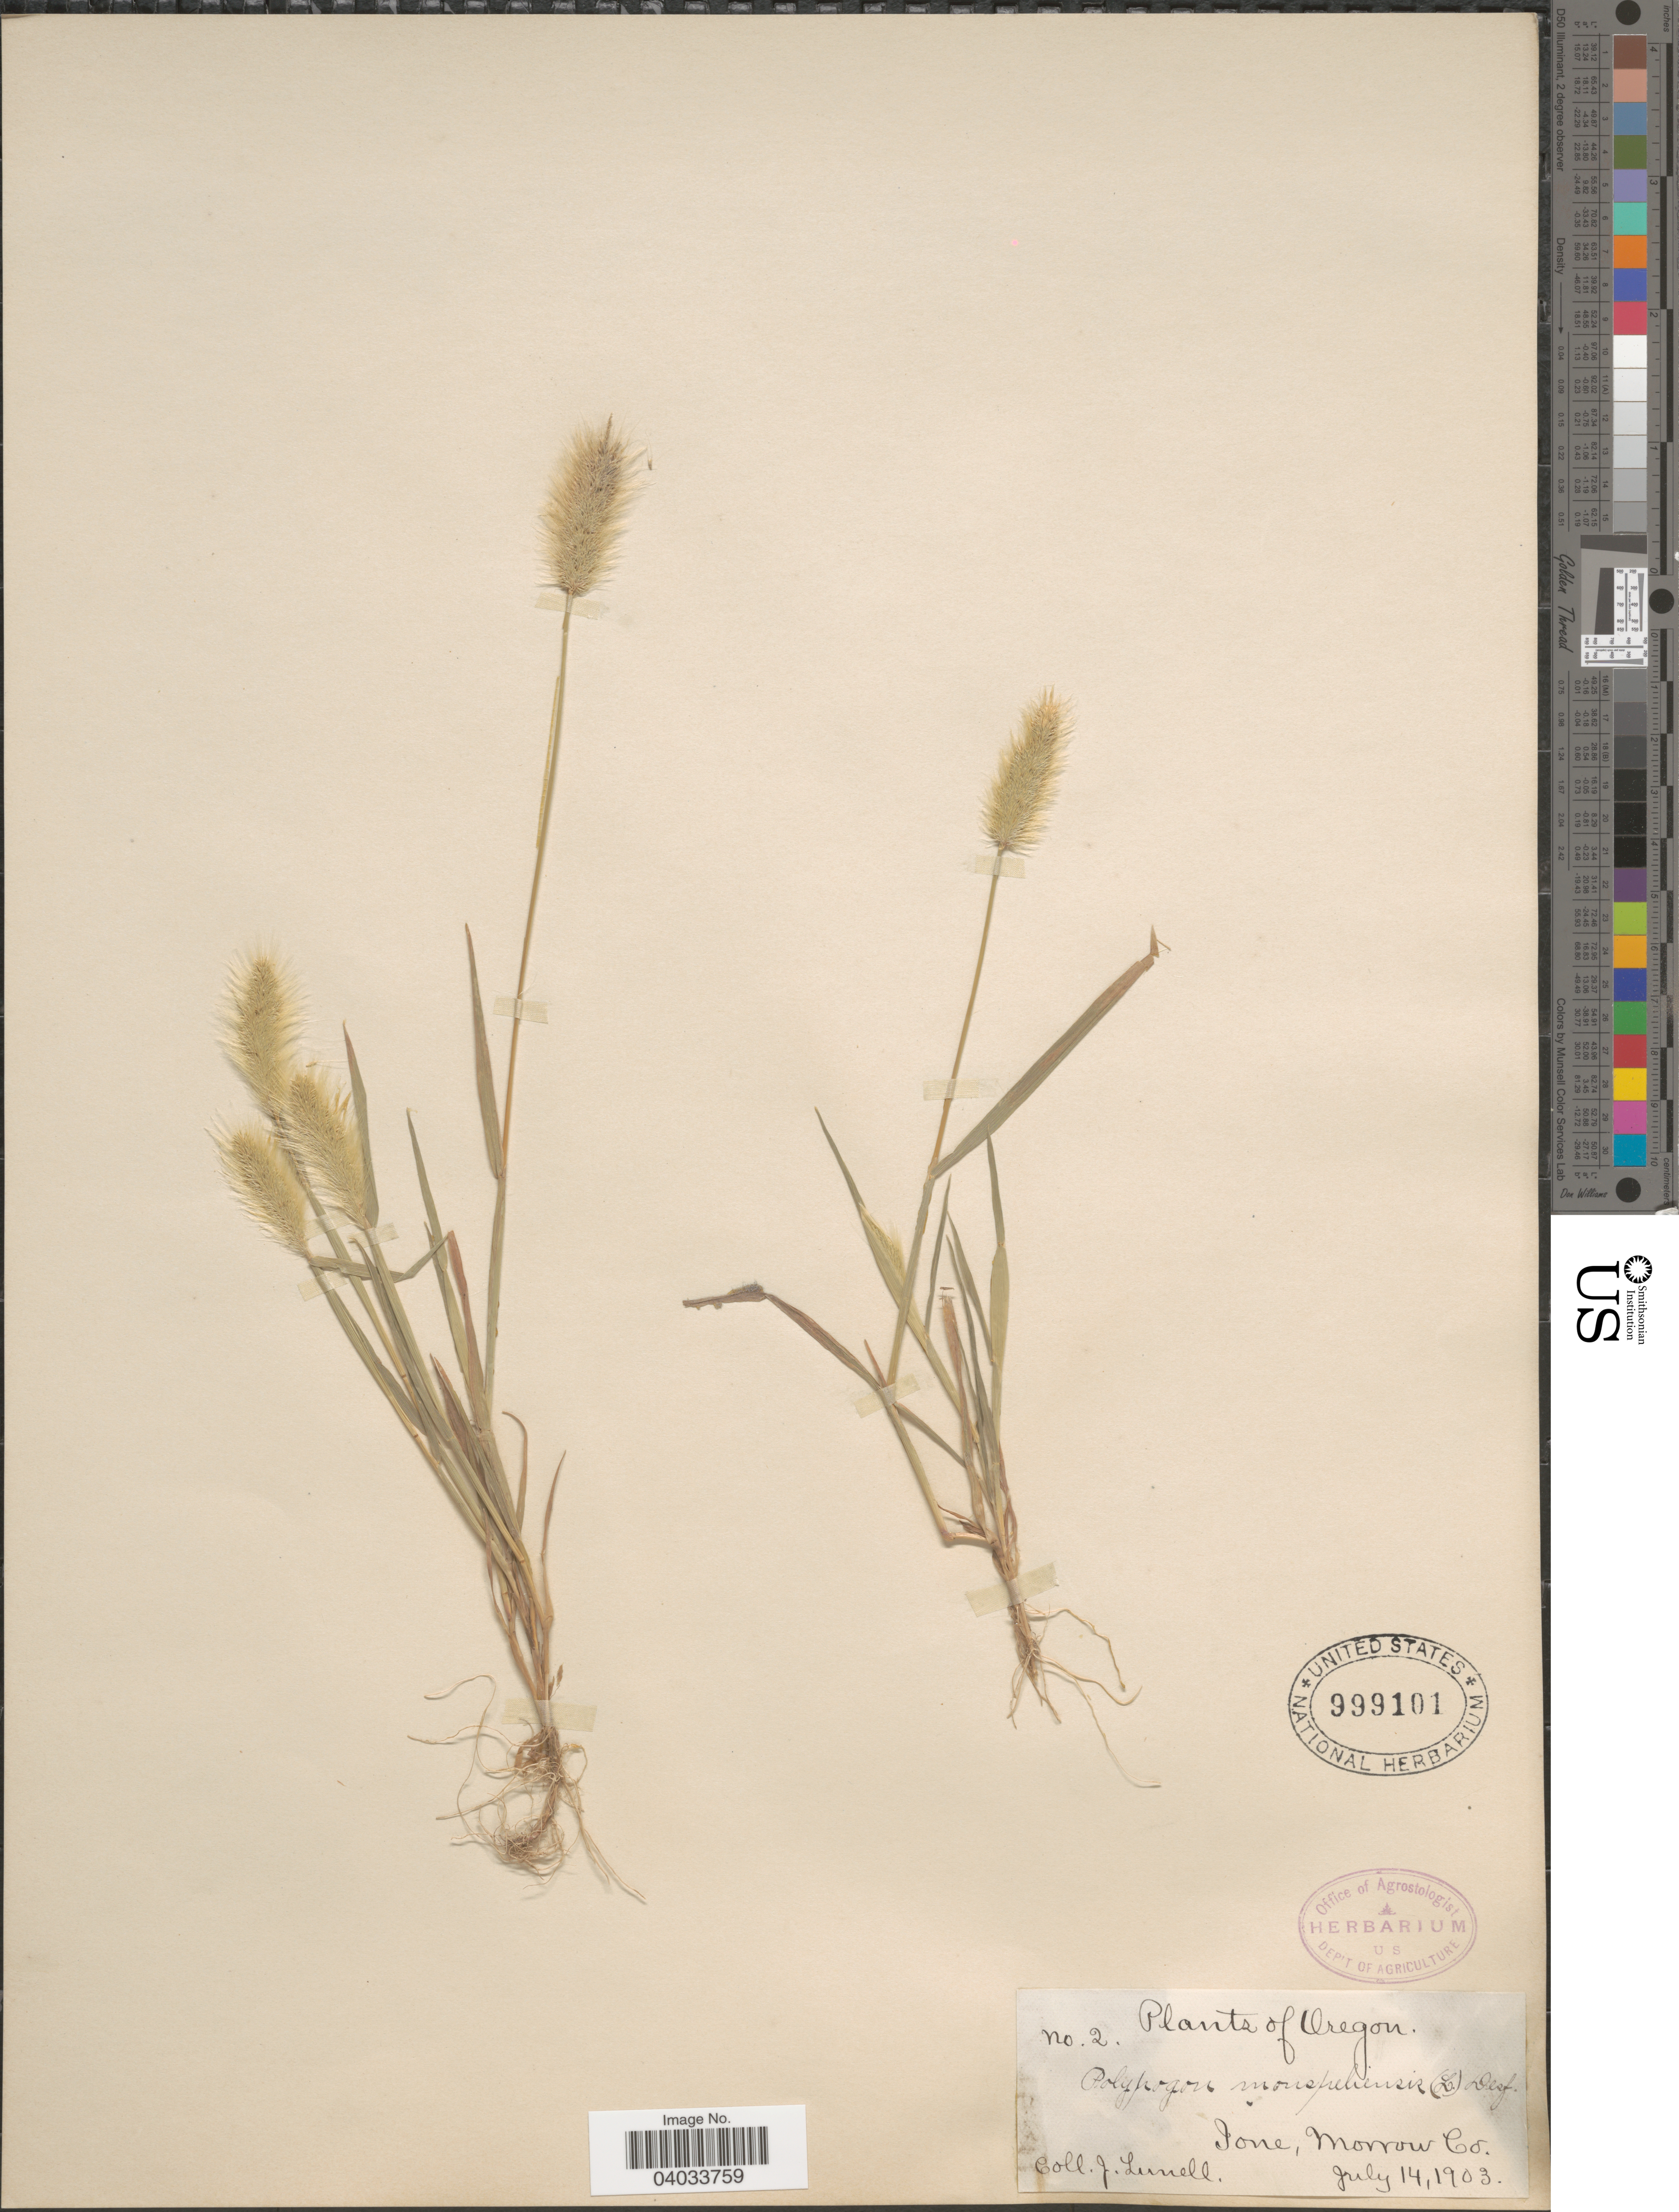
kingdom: Plantae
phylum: Tracheophyta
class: Liliopsida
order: Poales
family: Poaceae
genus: Polypogon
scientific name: Polypogon monspeliensis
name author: (L.) Desf.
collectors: J. Lunell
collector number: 2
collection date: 1903-07-14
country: United States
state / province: Oregon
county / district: Morrow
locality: Ione, Morrow co.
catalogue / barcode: US 999101